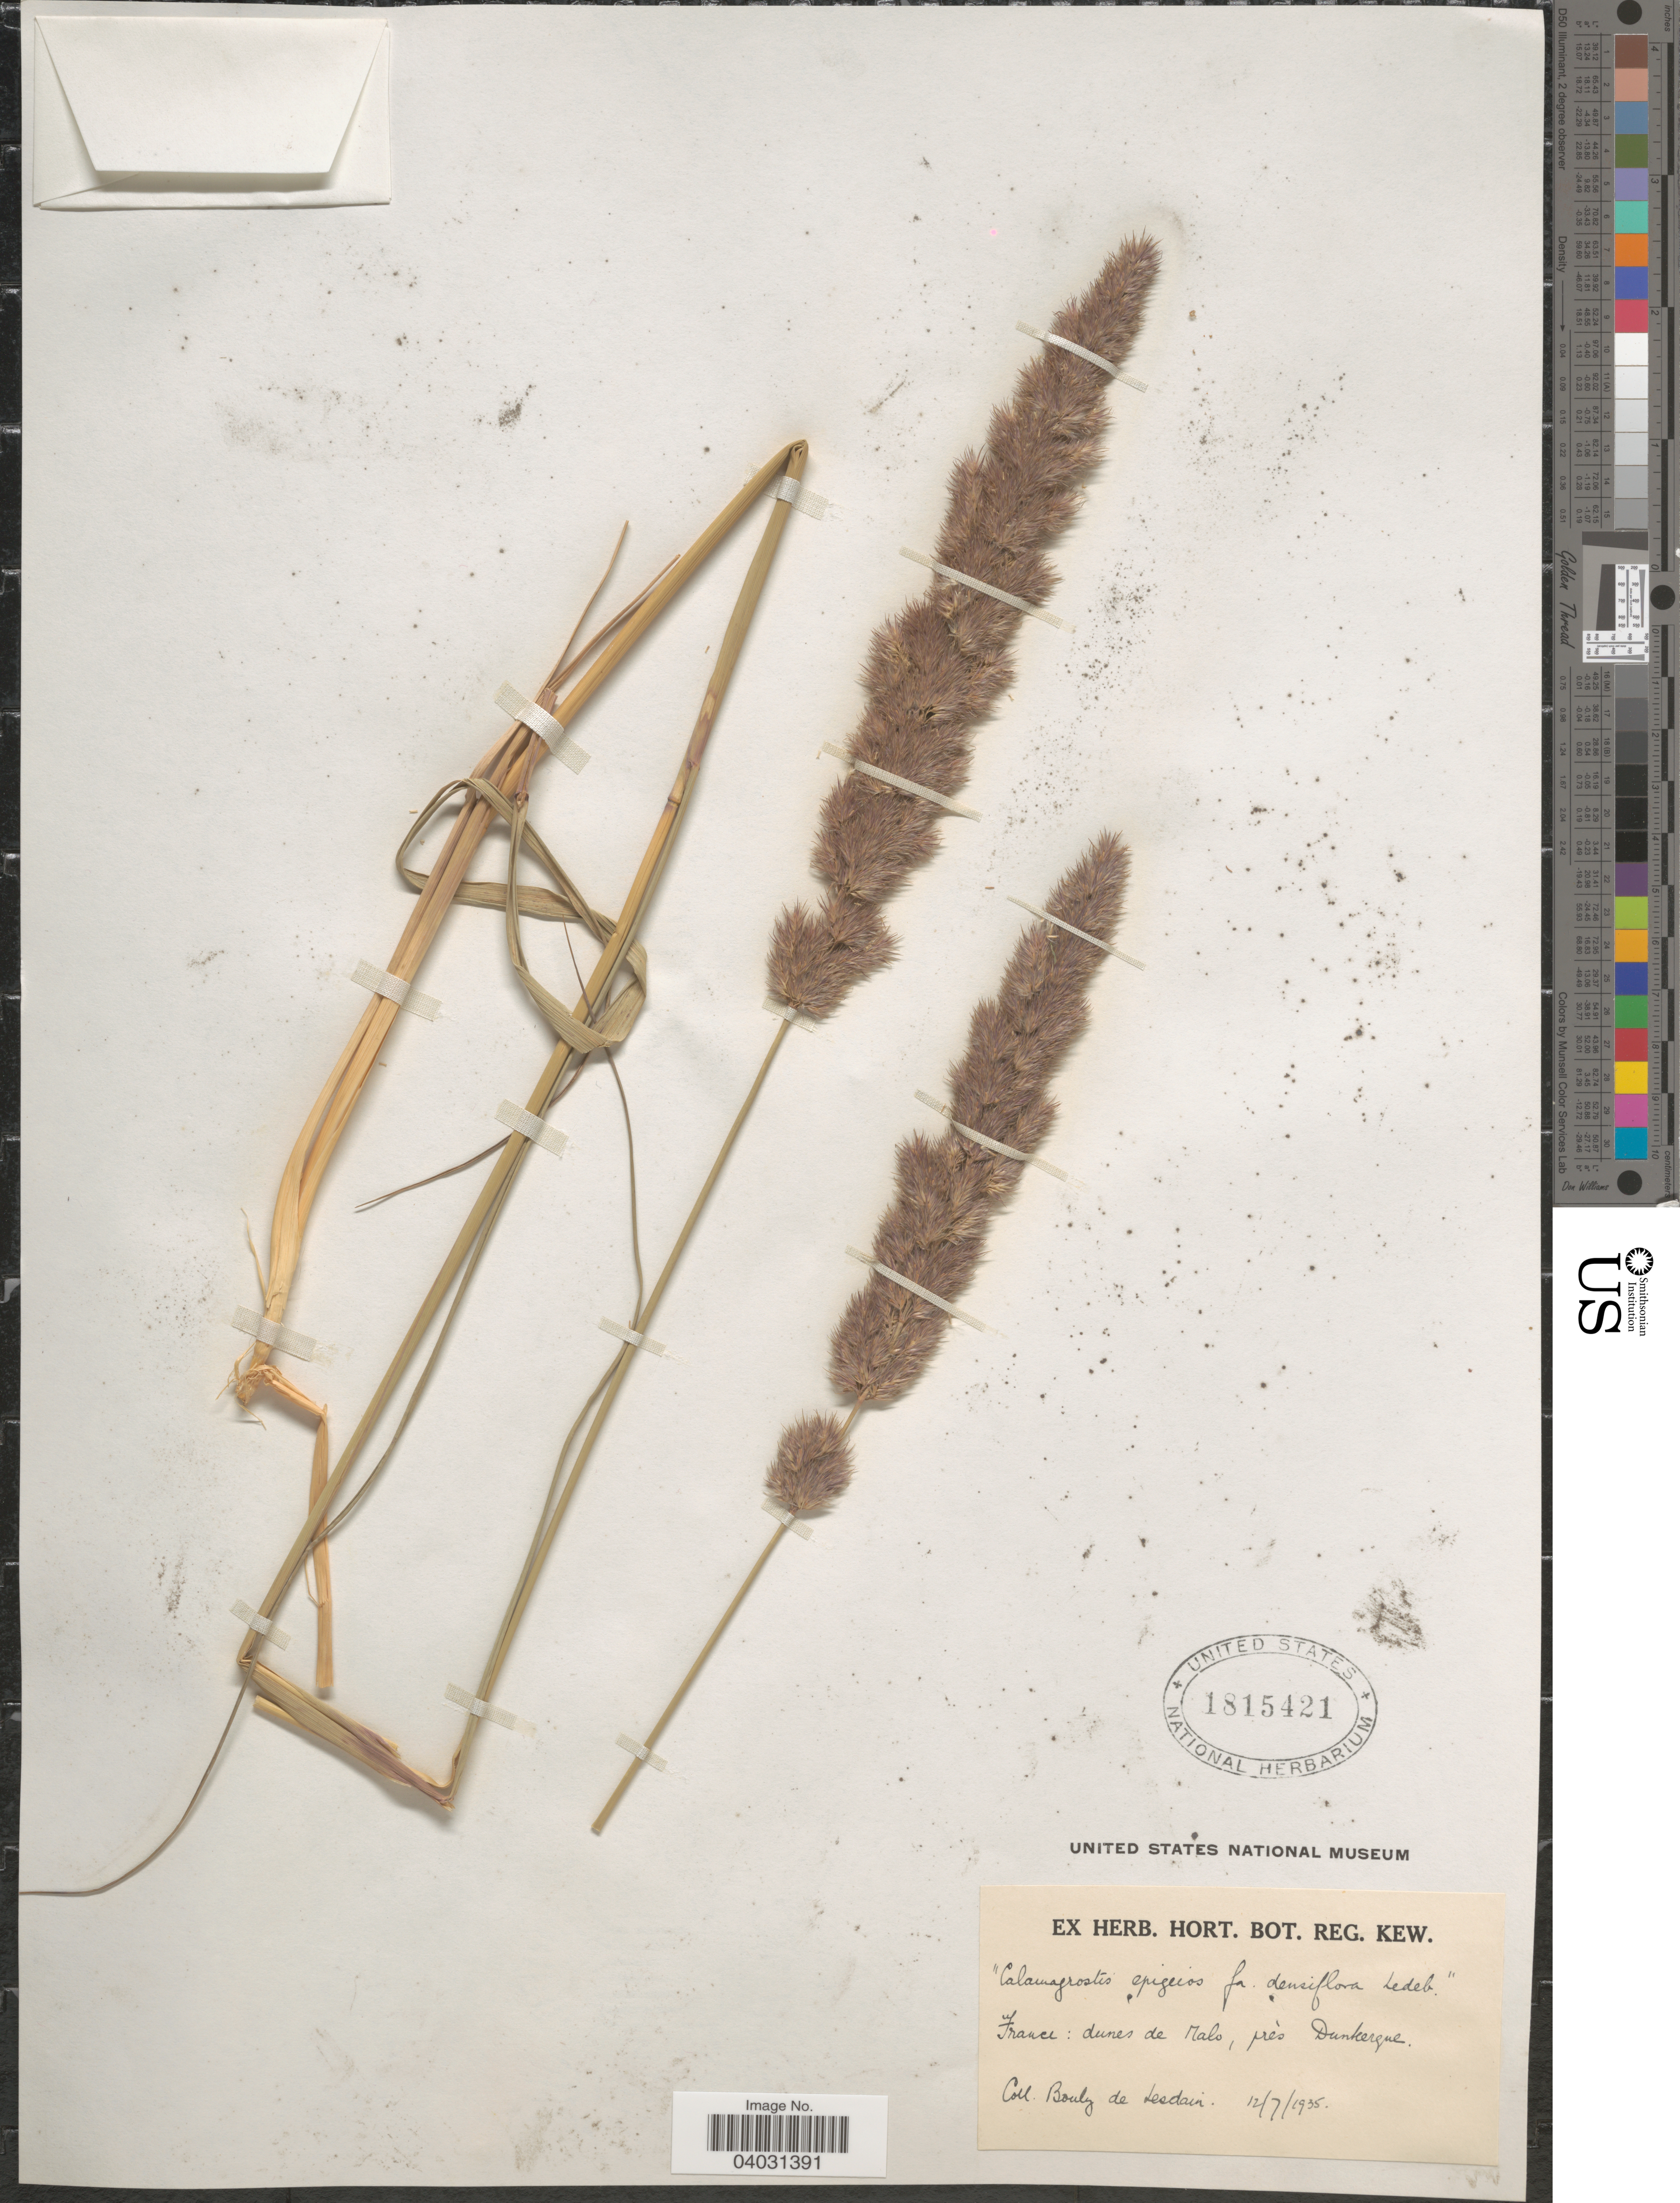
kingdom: Plantae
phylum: Tracheophyta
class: Liliopsida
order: Poales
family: Poaceae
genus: Calamagrostis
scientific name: Calamagrostis epigeios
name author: (L.) Roth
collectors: M. Bouly de Lesdain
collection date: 1935-07-12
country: France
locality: Dunes de Malo, près Dunkerque.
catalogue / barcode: US 1815421